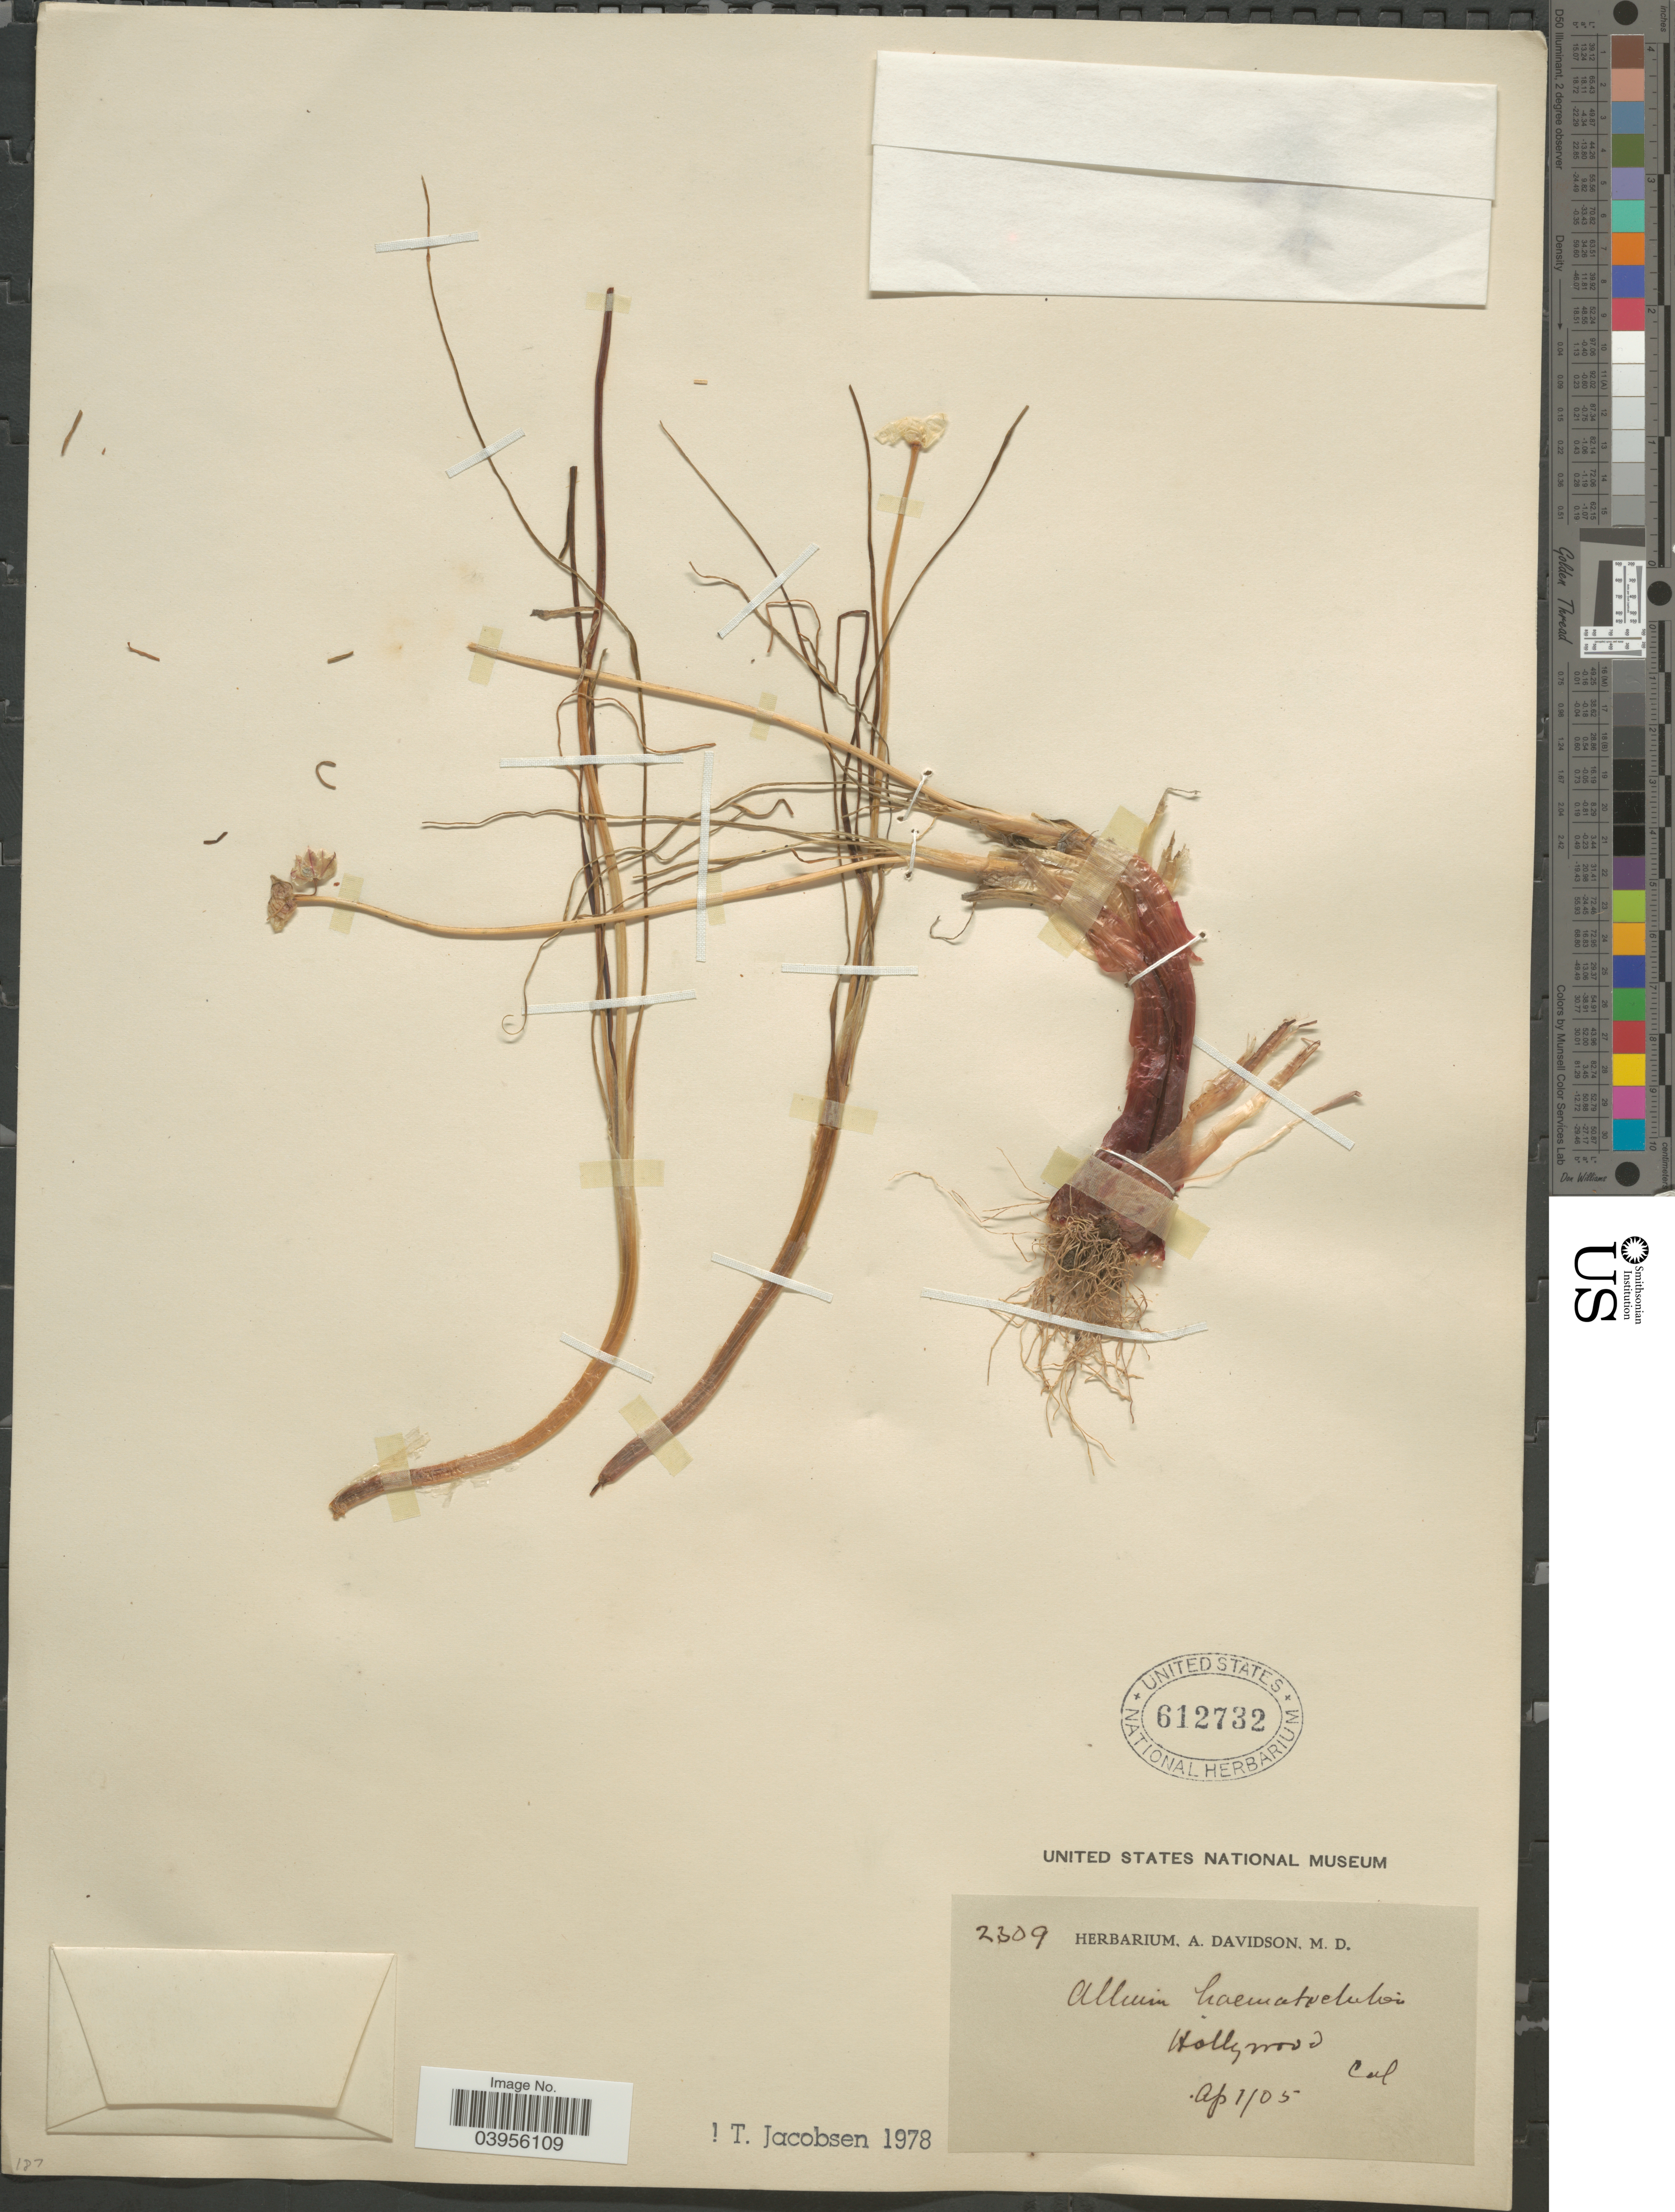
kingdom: Plantae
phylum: Tracheophyta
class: Liliopsida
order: Asparagales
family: Amaryllidaceae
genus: Allium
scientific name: Allium haematochiton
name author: S. Watson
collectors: ex herb. A. Davidson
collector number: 2309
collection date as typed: Transcribed d/m/y: 1/4/5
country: United States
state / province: California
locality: Hollywood.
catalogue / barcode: US 612732